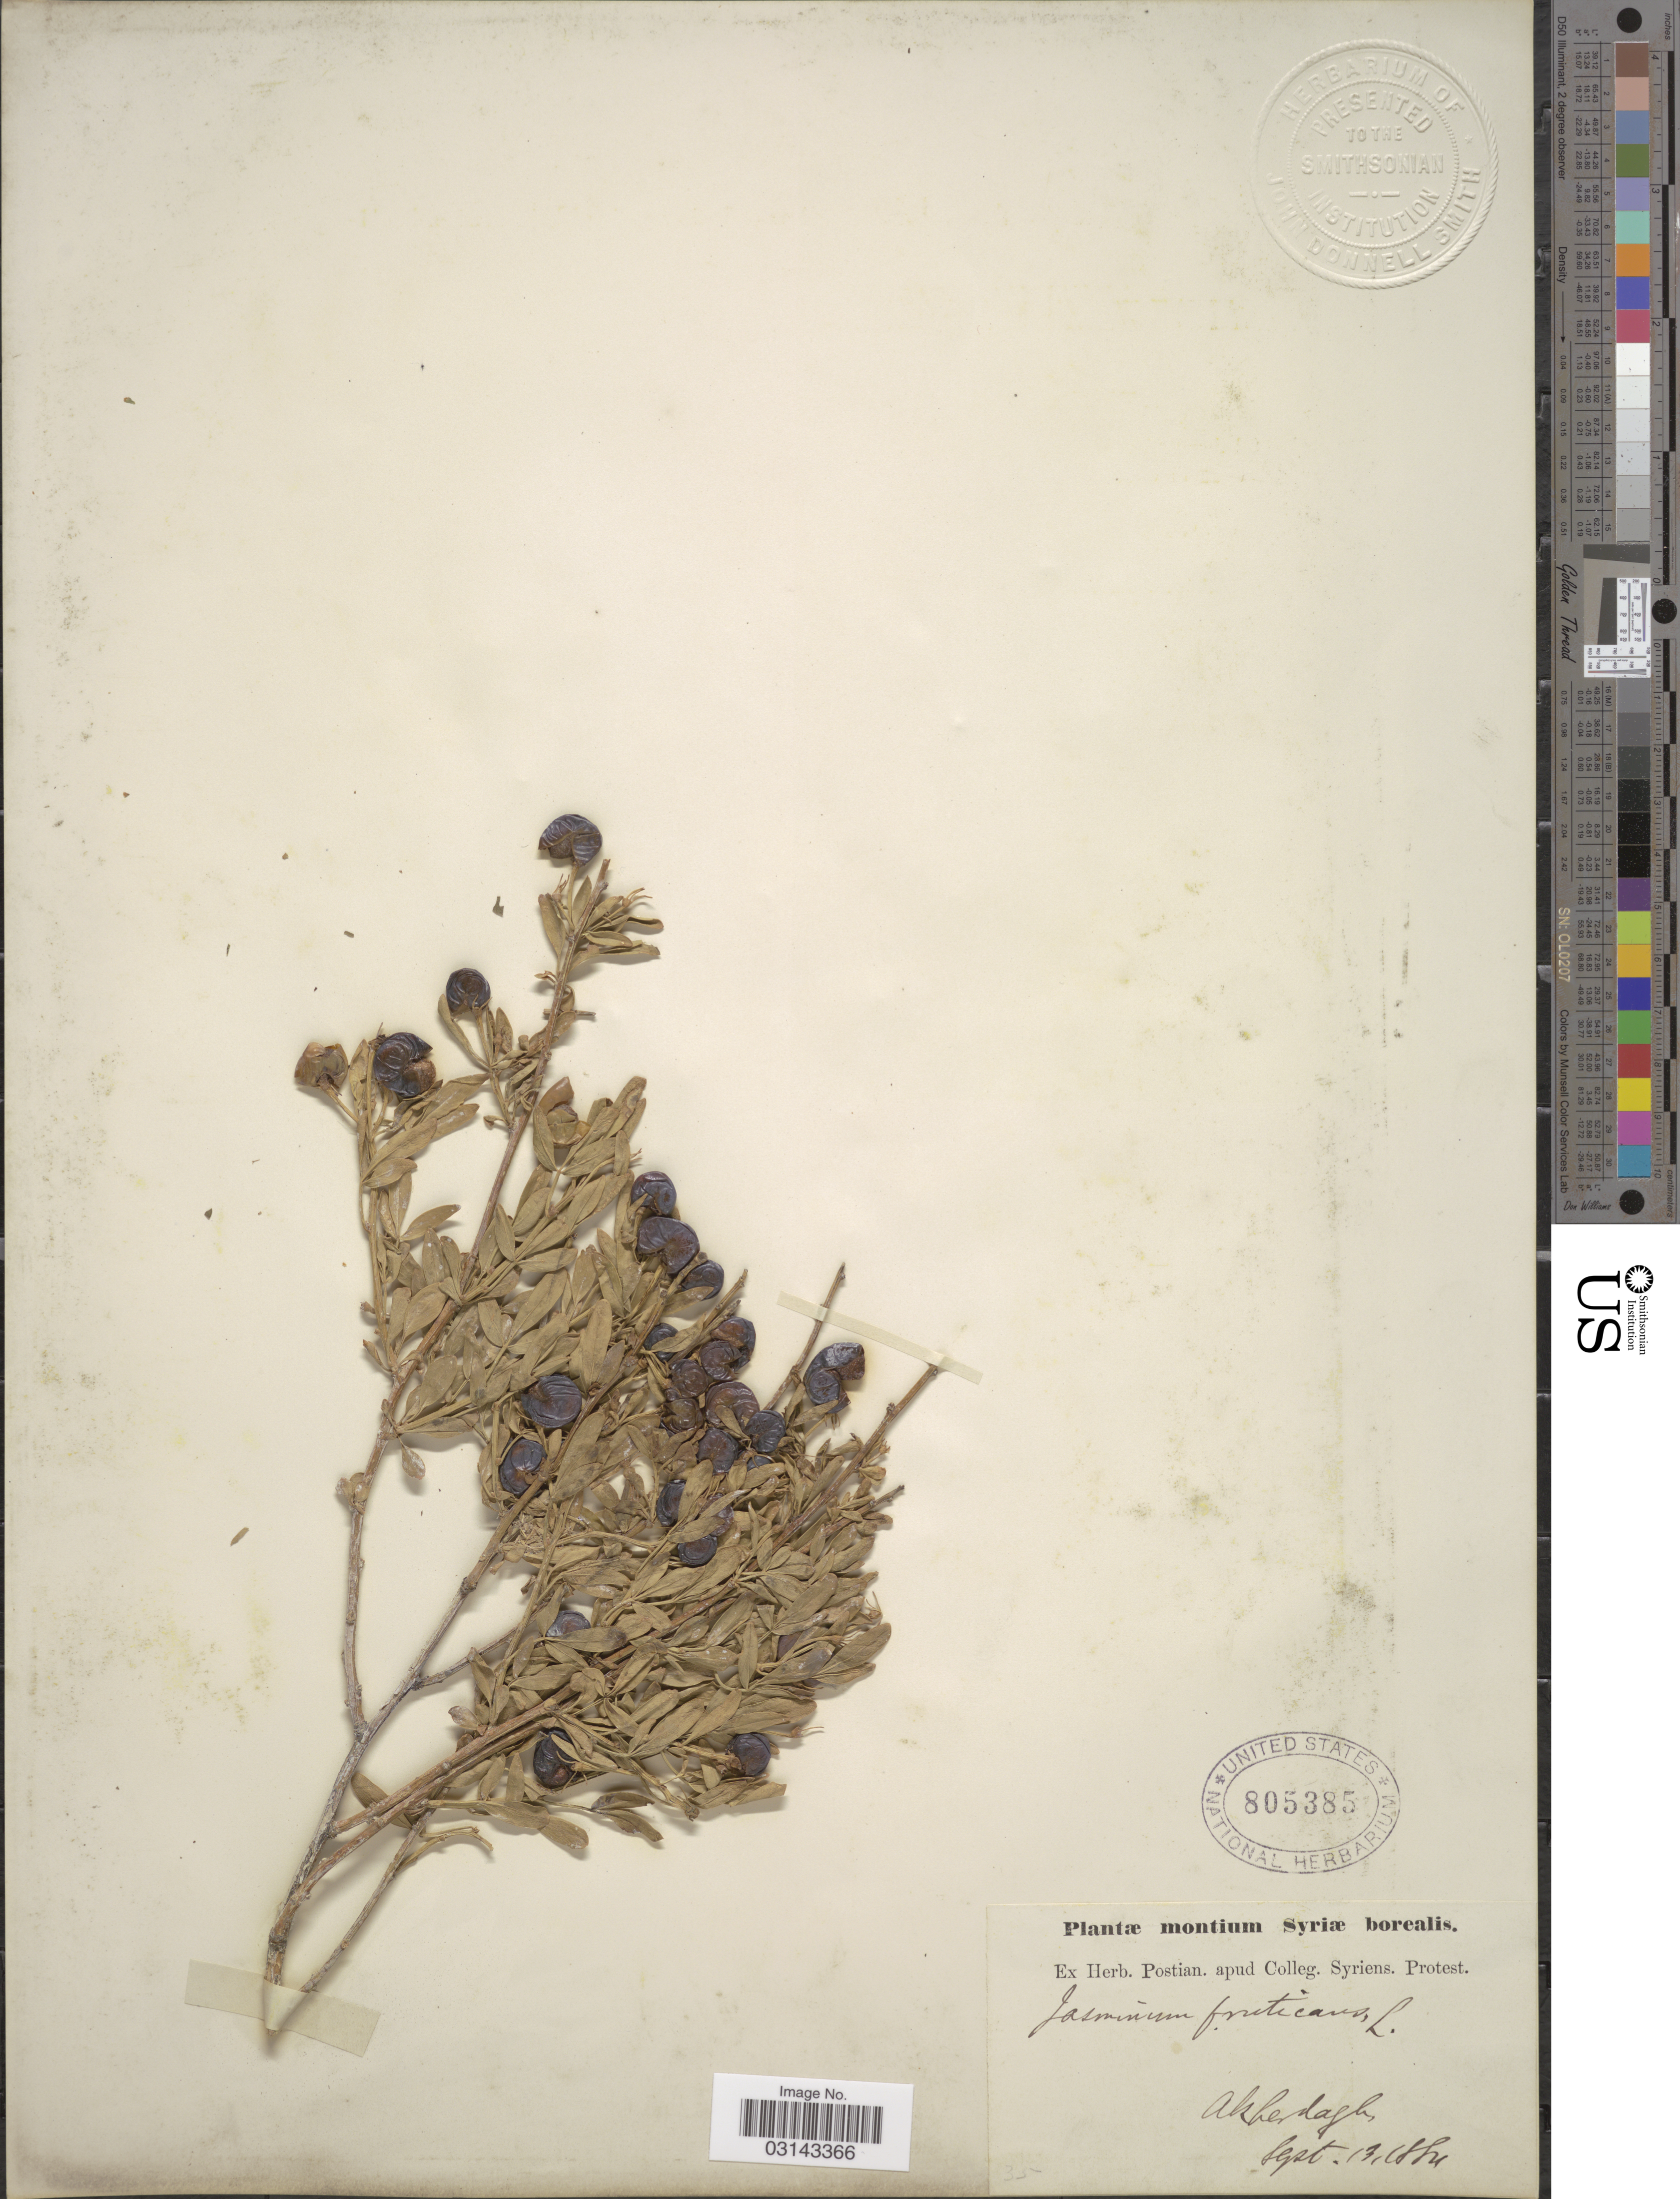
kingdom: Plantae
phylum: Tracheophyta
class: Magnoliopsida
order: Lamiales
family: Oleaceae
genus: Jasminum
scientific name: Jasminum fruticans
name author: L.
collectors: ex herb. Postian. apud Colleg. Syriens. Protest. USE "Fannie P. A. Shepard" (10308853) AS PRIMARY COLLECTOR INSTEAD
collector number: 35?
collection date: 1884-09-13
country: Syria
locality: Montium Syriæ borealis. Akher Dagh.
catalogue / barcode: US 805385